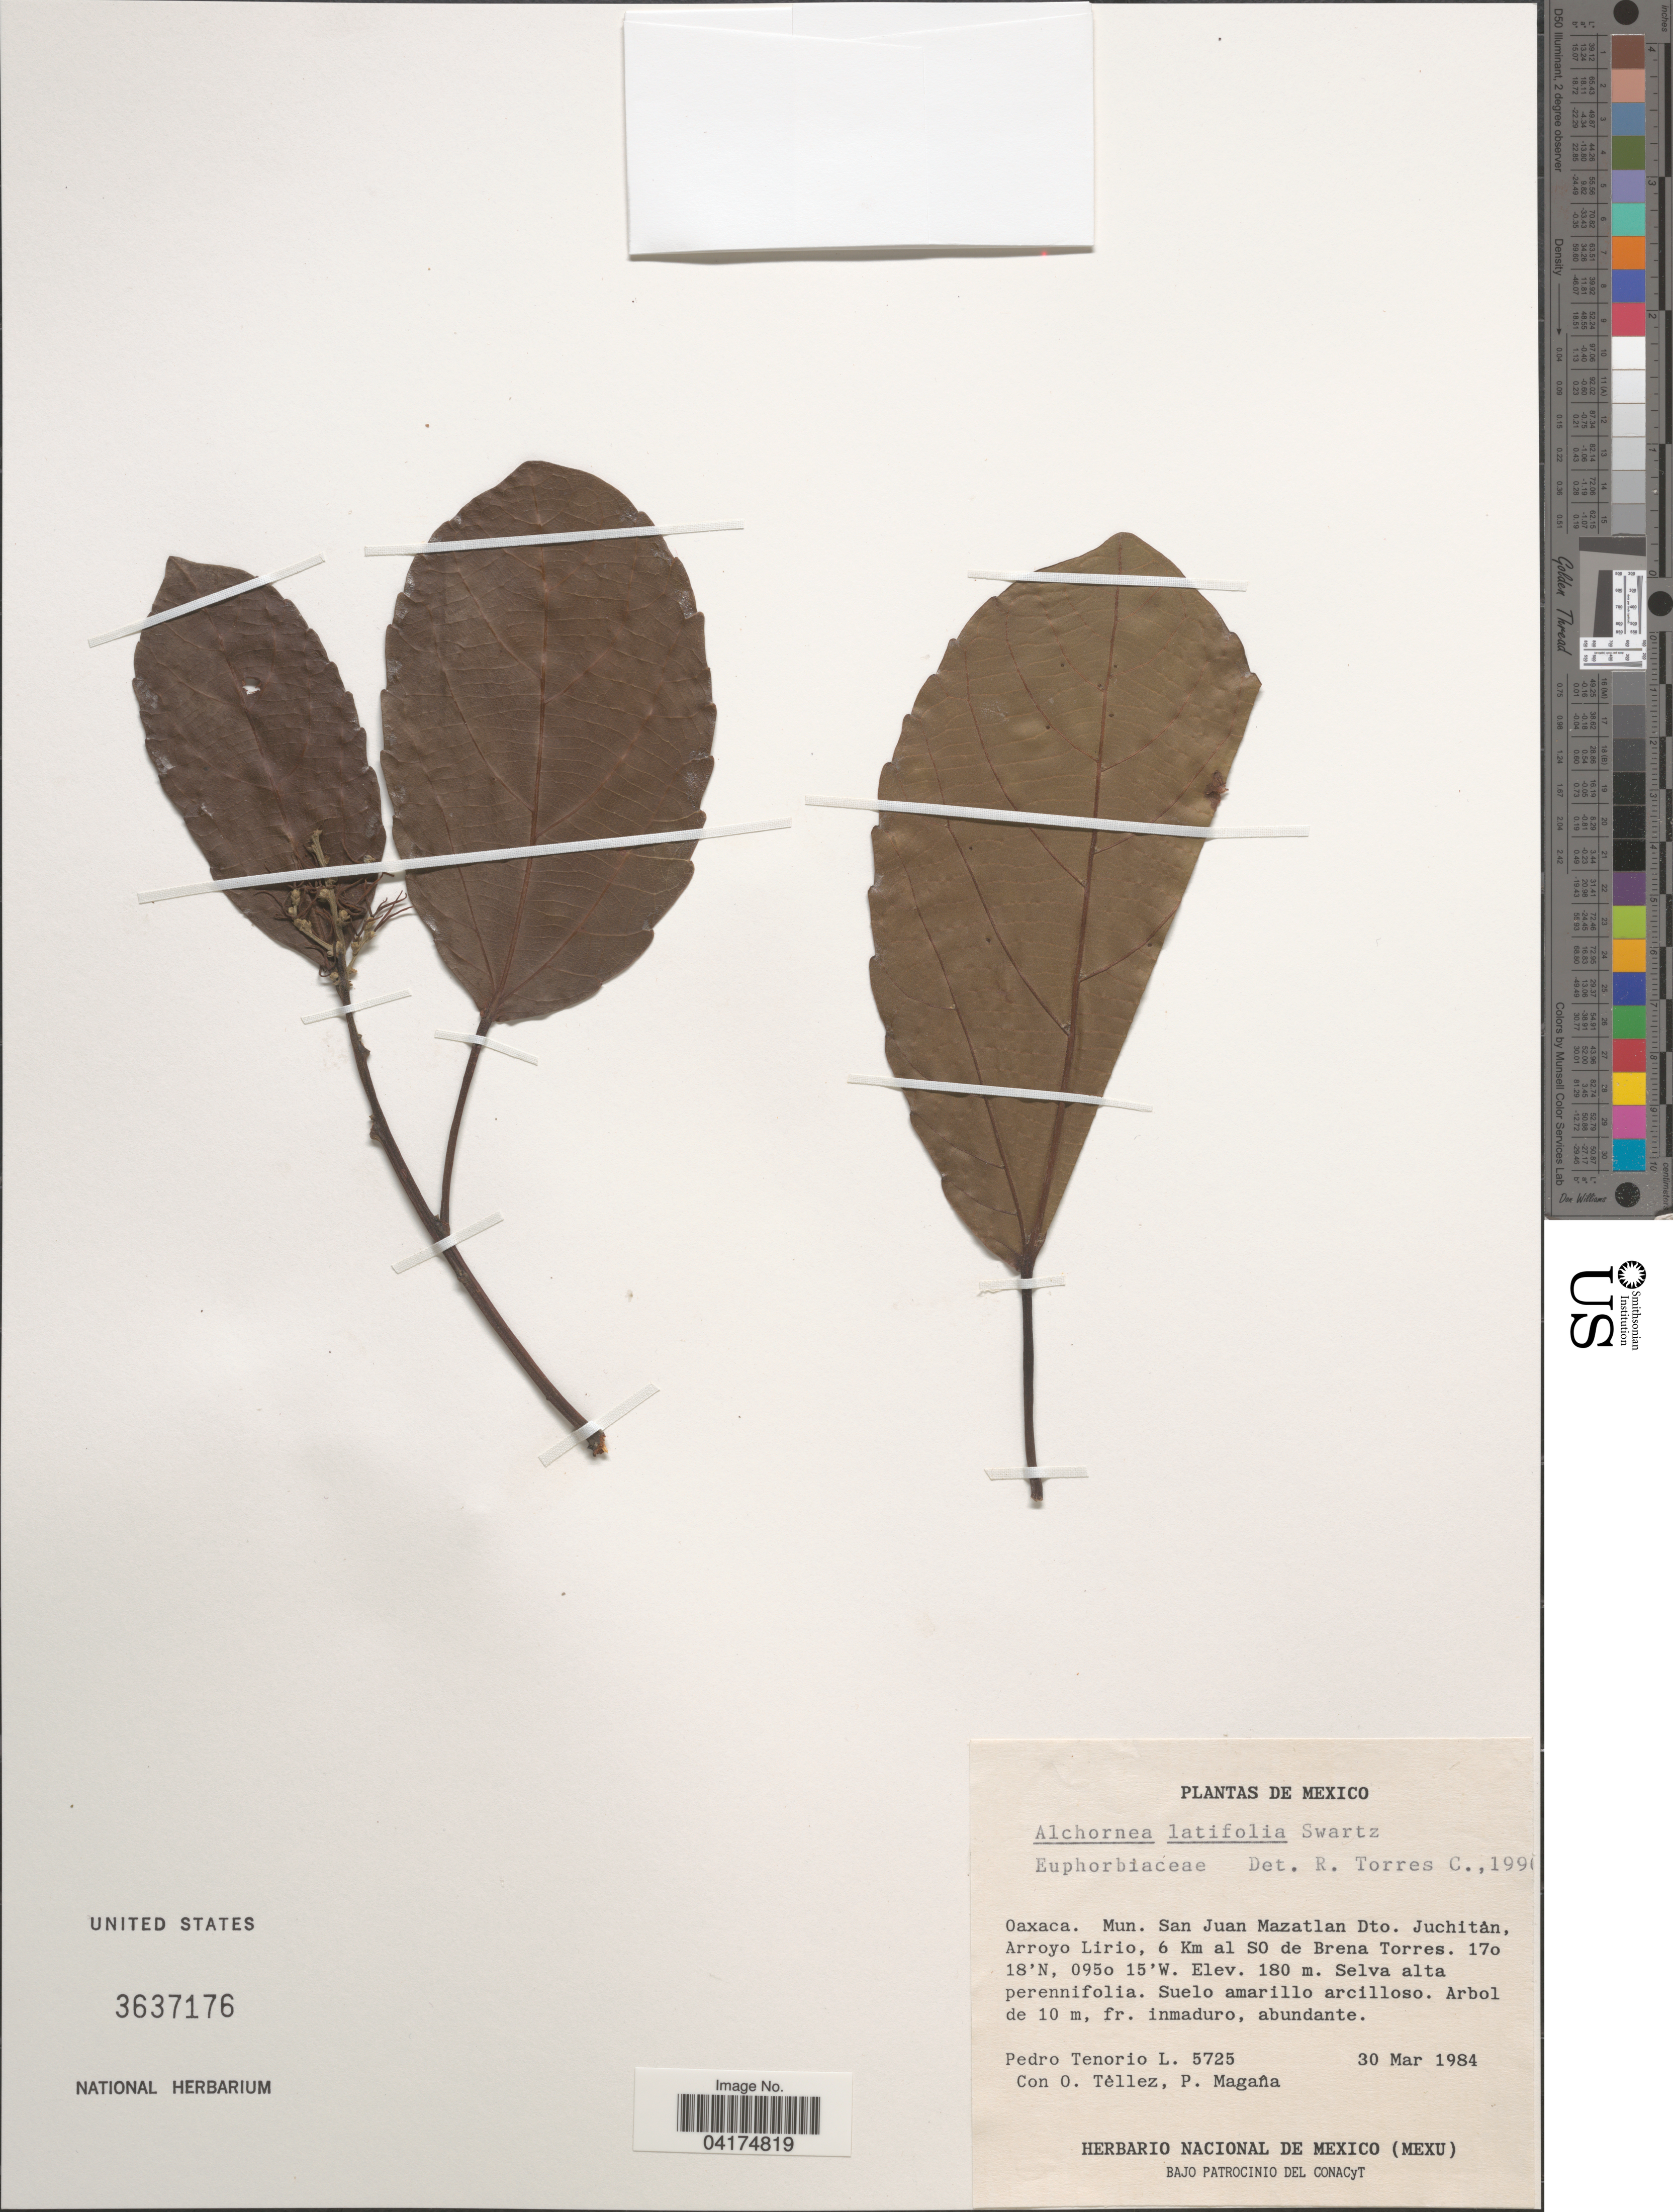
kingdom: Plantae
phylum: Tracheophyta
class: Magnoliopsida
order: Malpighiales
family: Euphorbiaceae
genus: Alchornea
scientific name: Alchornea latifolia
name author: Sw.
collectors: P. Tenorio L., O. Tellez & P. Magaña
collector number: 5725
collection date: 1984-03-30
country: Mexico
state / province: Oaxaca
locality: Mun. San Juan Mazatlan Dto. Juchitán, Arroyo Lirio, 6 Km al SO de Brena Torres.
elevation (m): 180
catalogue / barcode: US 3637176